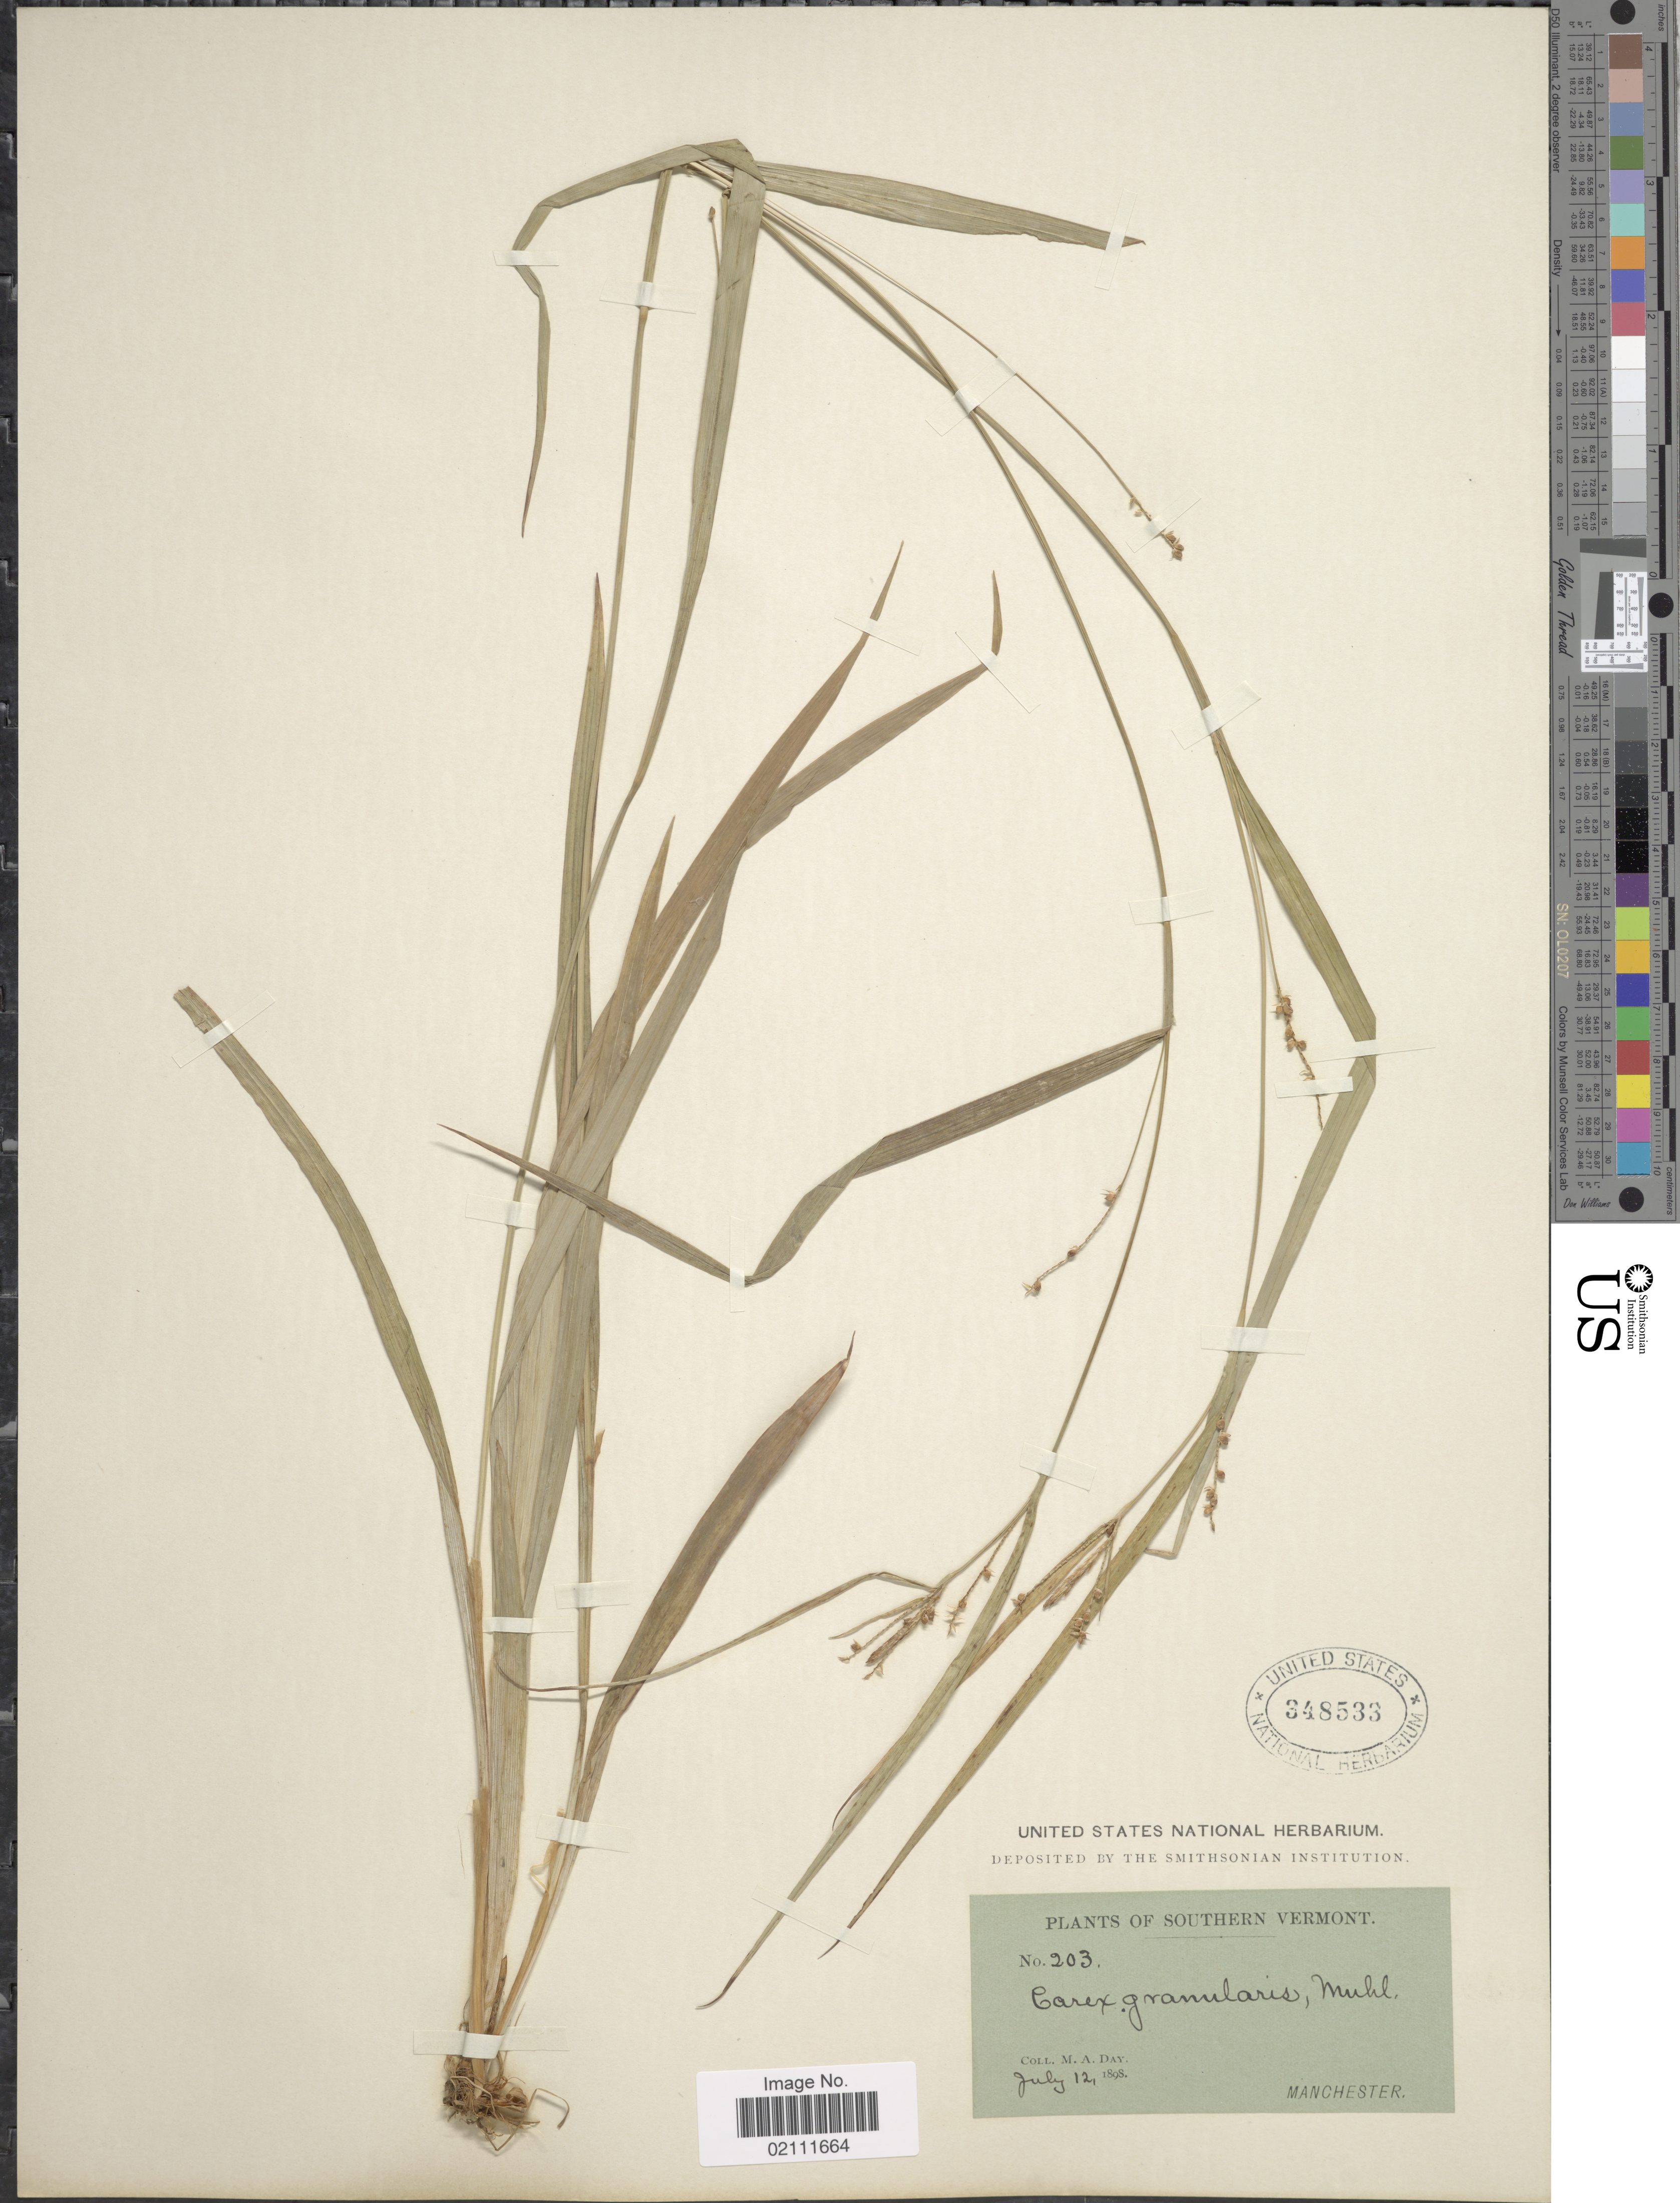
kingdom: Plantae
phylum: Tracheophyta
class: Liliopsida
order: Poales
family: Cyperaceae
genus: Carex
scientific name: Carex granularis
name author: Muhl. ex Willd.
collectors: M. Day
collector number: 203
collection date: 1898-07-12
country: United States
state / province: Vermont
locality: Southern Vermont, Manchester.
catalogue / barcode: US 348533